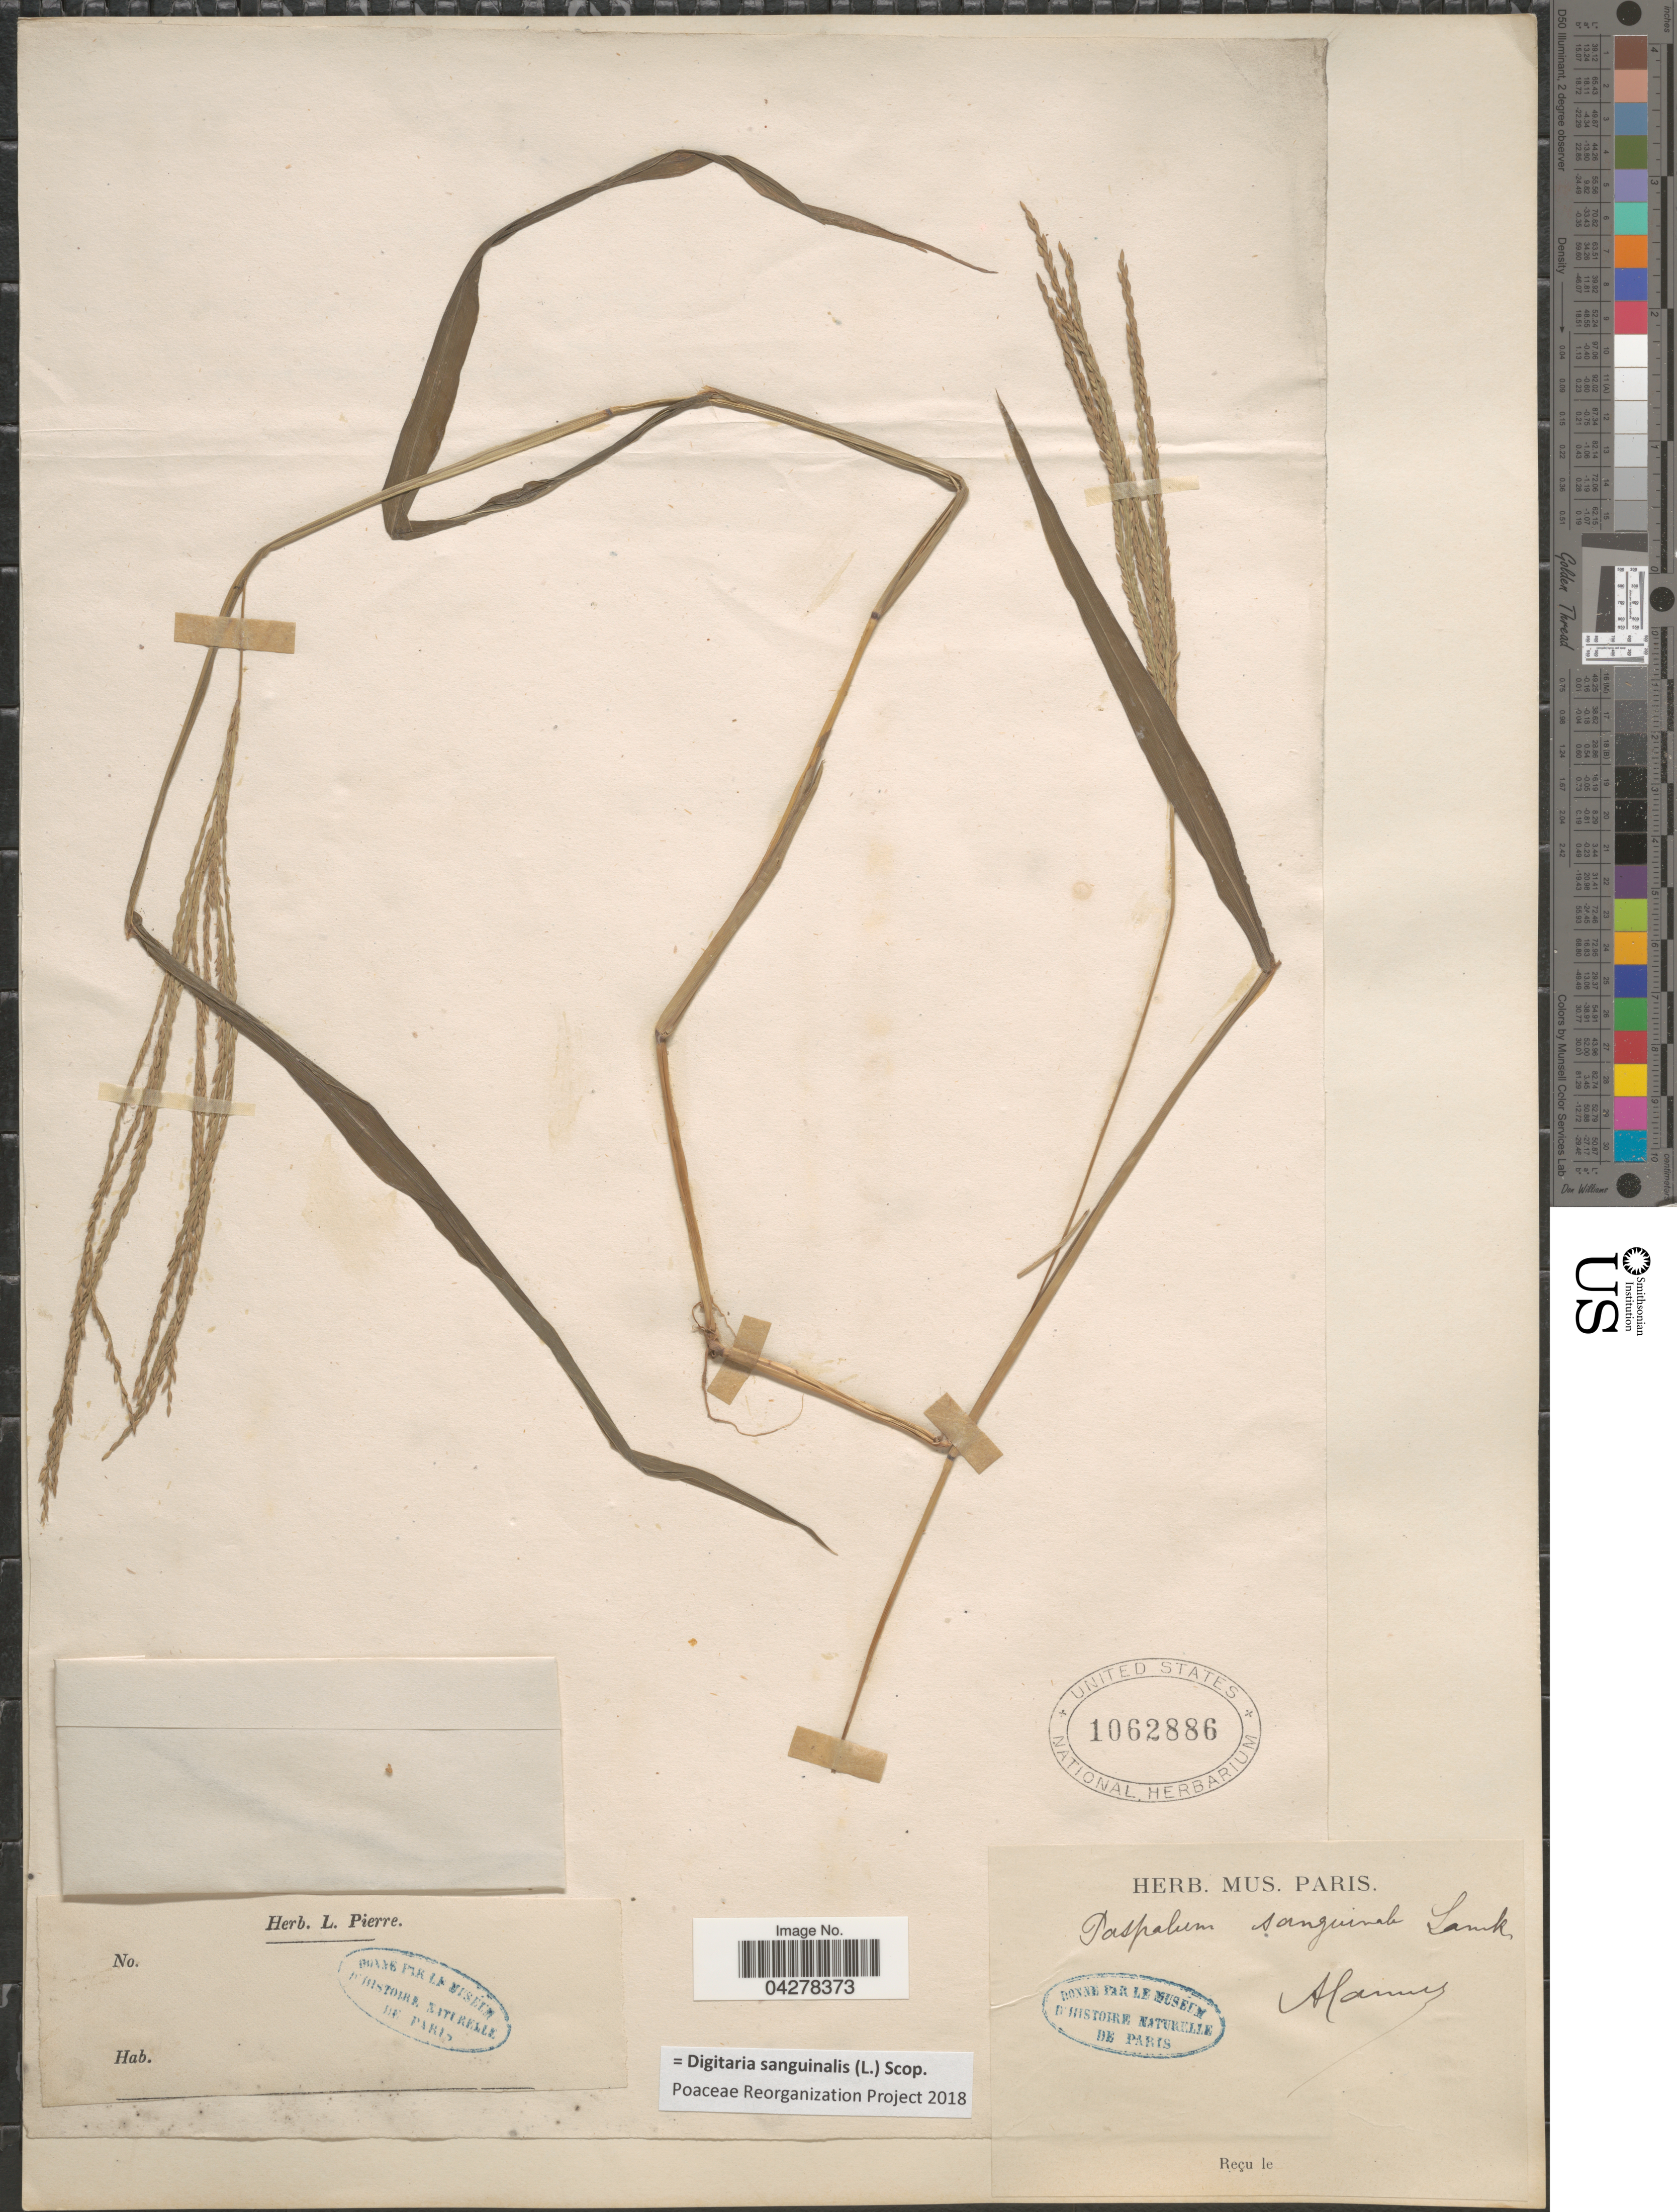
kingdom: Plantae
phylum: Tracheophyta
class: Liliopsida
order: Poales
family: Poaceae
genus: Digitaria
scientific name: Digitaria sanguinalis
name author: (L.) Scop.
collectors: L. Pierre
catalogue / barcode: US 1062886